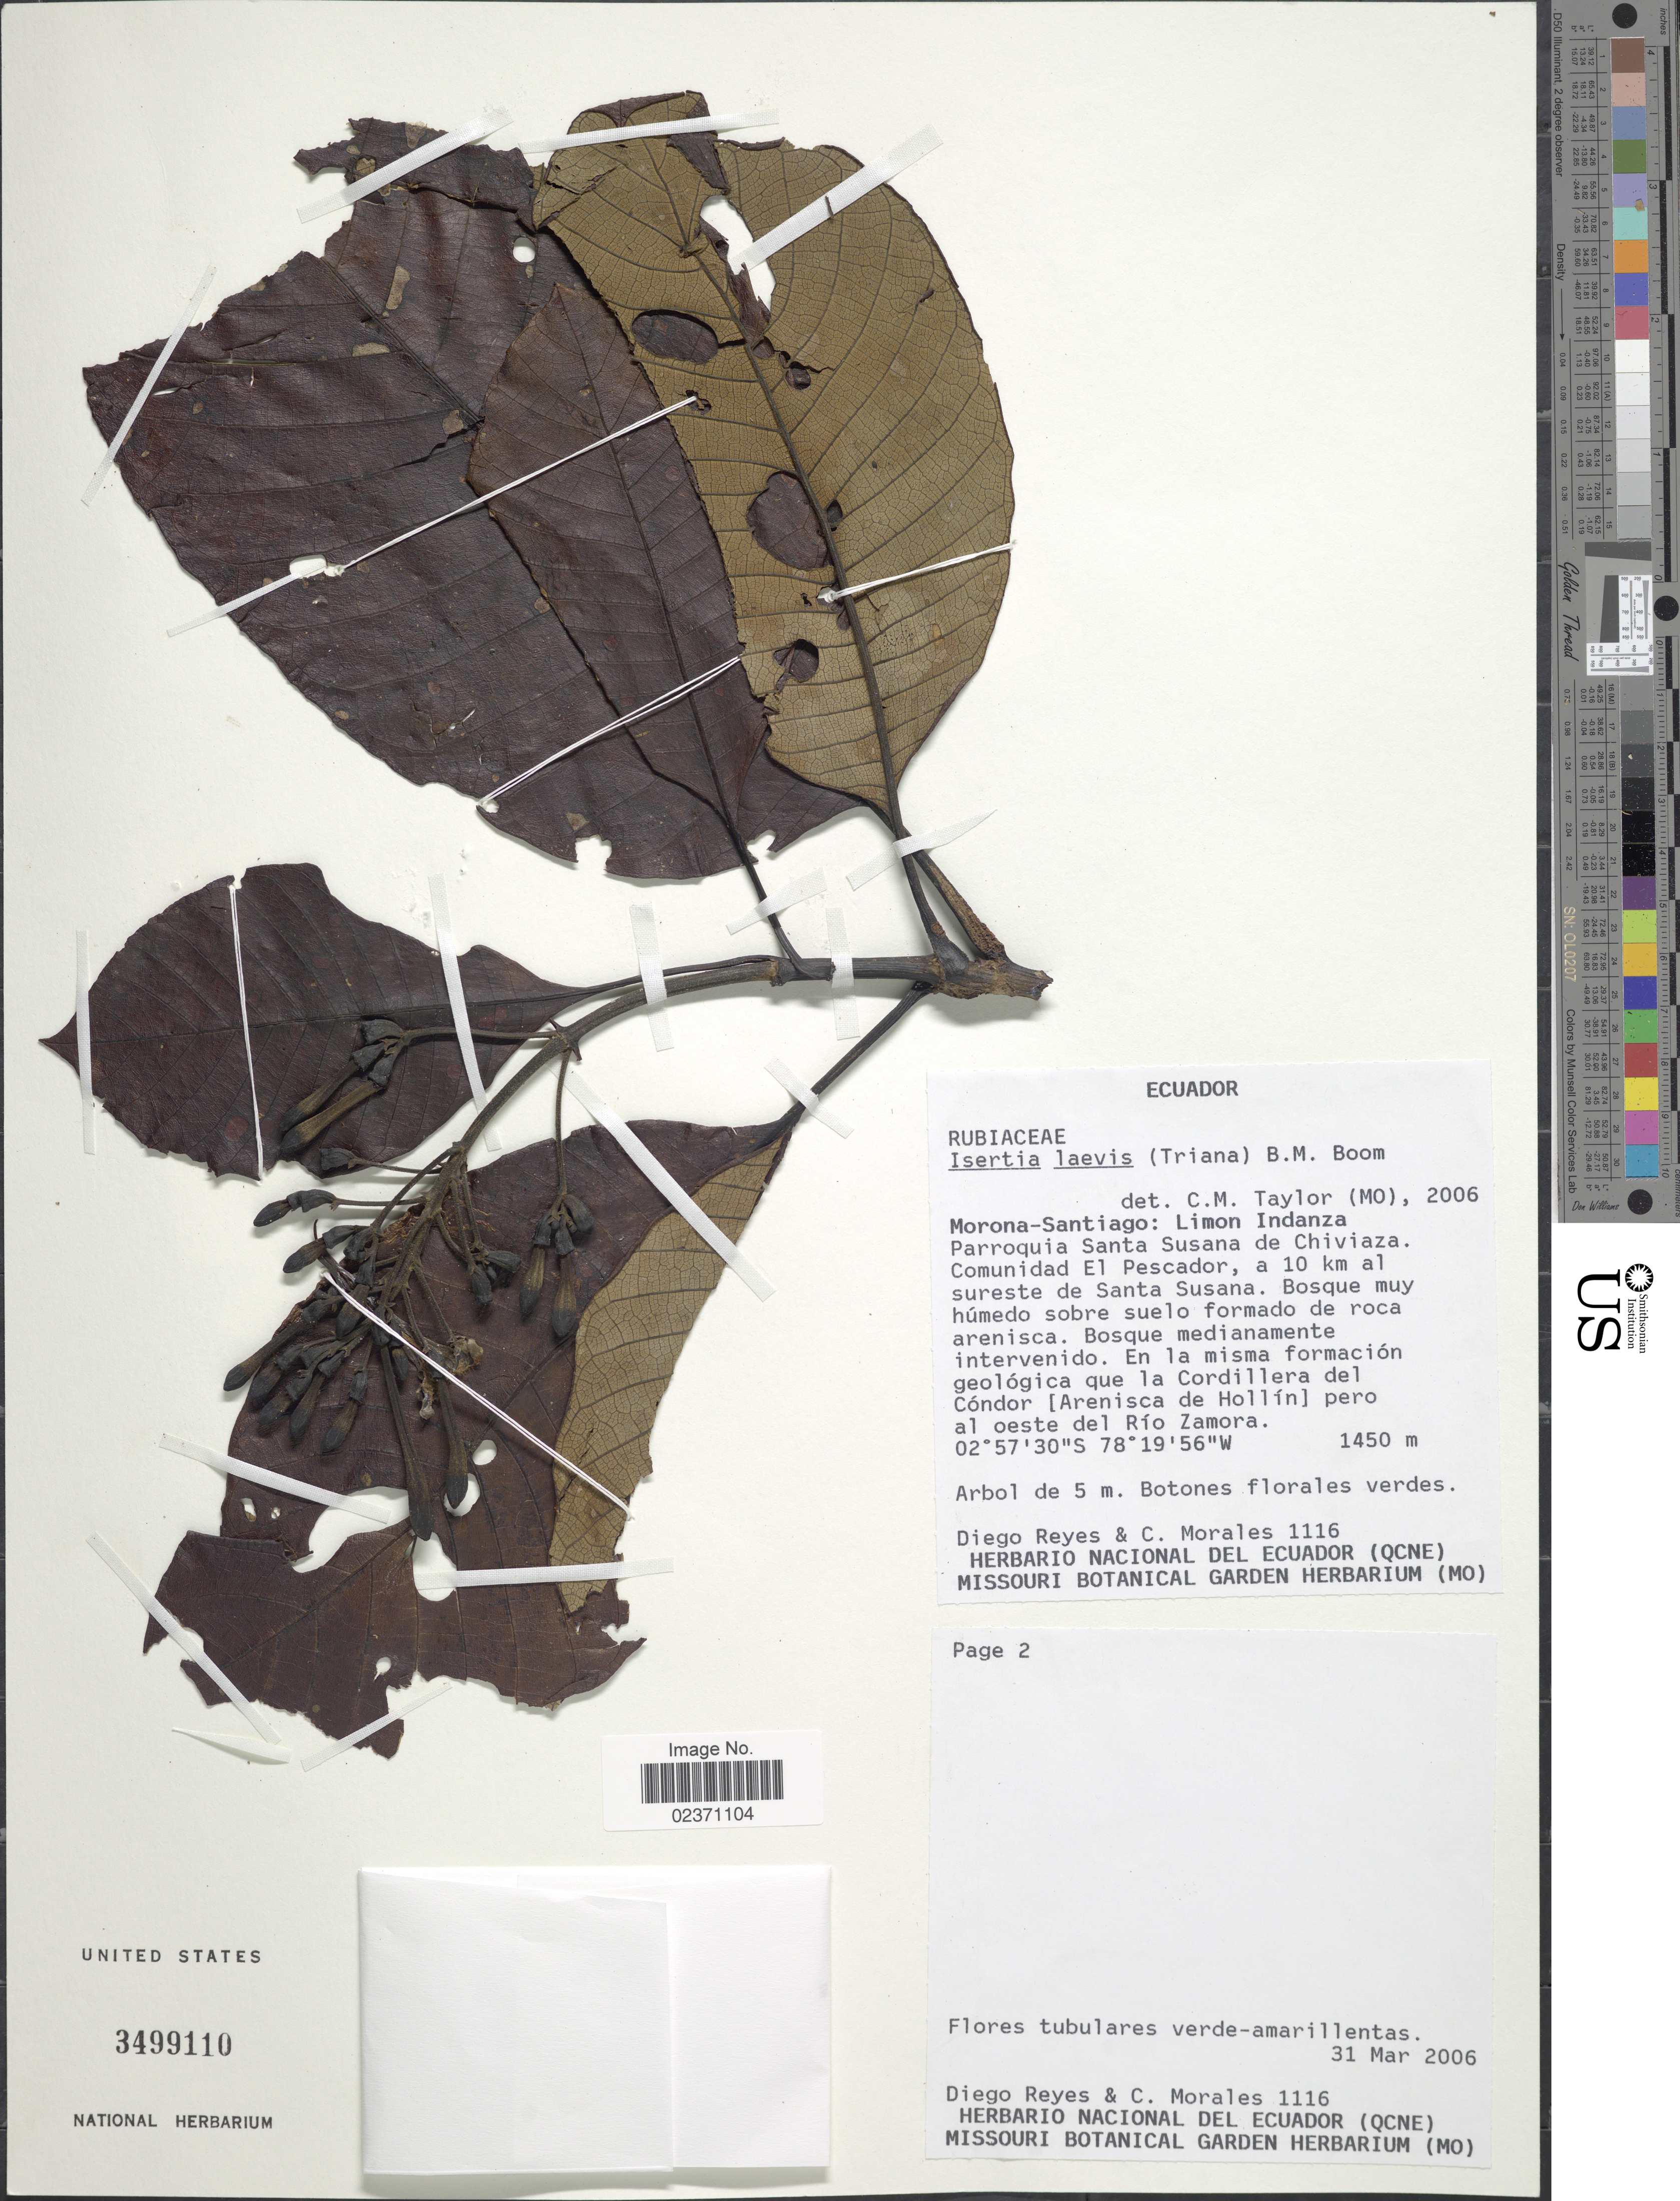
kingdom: Plantae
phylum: Tracheophyta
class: Magnoliopsida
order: Gentianales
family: Rubiaceae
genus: Isertia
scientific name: Isertia laevis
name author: (Triana) B.M. Boom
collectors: D. Reyes & C. Morales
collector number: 1116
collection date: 2006-03-31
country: Ecuador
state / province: Morona-Santiago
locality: Limon Indanza. Parroquia Santa Susana de Chiviaza. Comunidad El Pescador, a 10 km al sureste de Santa Susana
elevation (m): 1450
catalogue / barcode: US 3499110